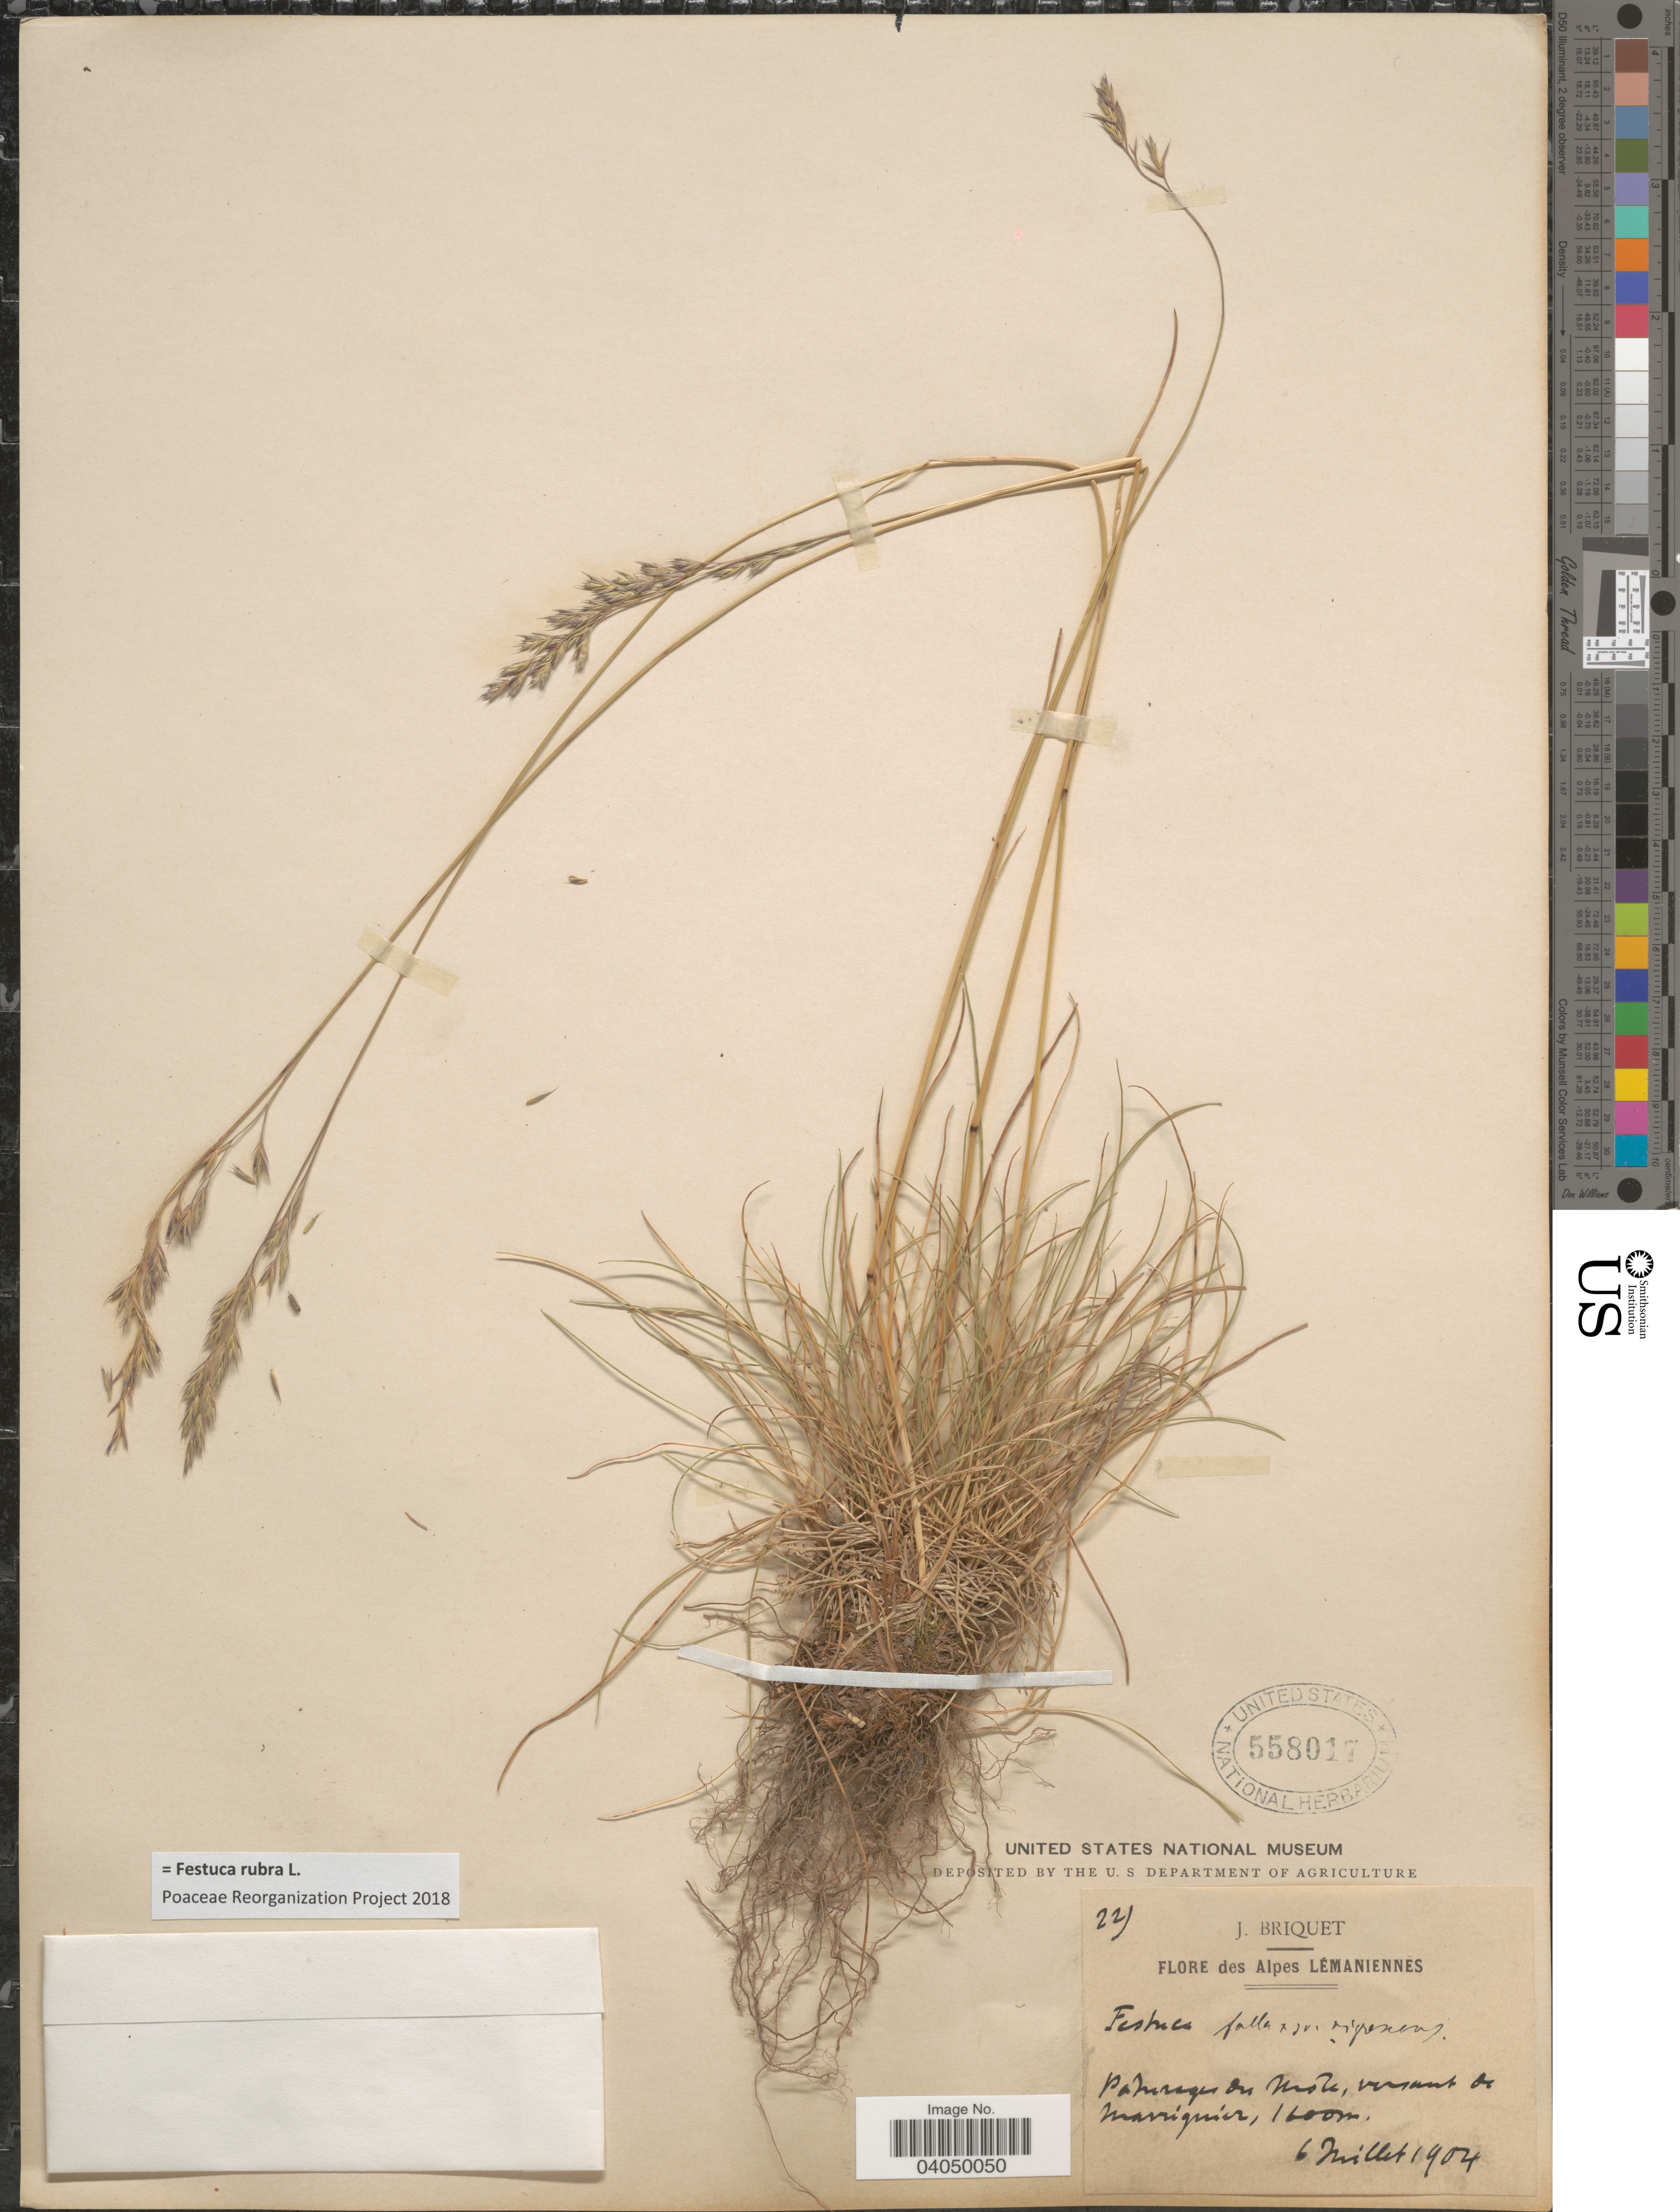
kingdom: Plantae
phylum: Tracheophyta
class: Liliopsida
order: Poales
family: Poaceae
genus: Festuca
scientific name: Festuca rubra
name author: L.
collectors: J. I. Briquet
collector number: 22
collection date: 1904-07-06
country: France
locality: Alpes Lémaniennes. Paturages du Neste, versant de Marignierr.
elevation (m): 1600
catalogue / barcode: US 558017